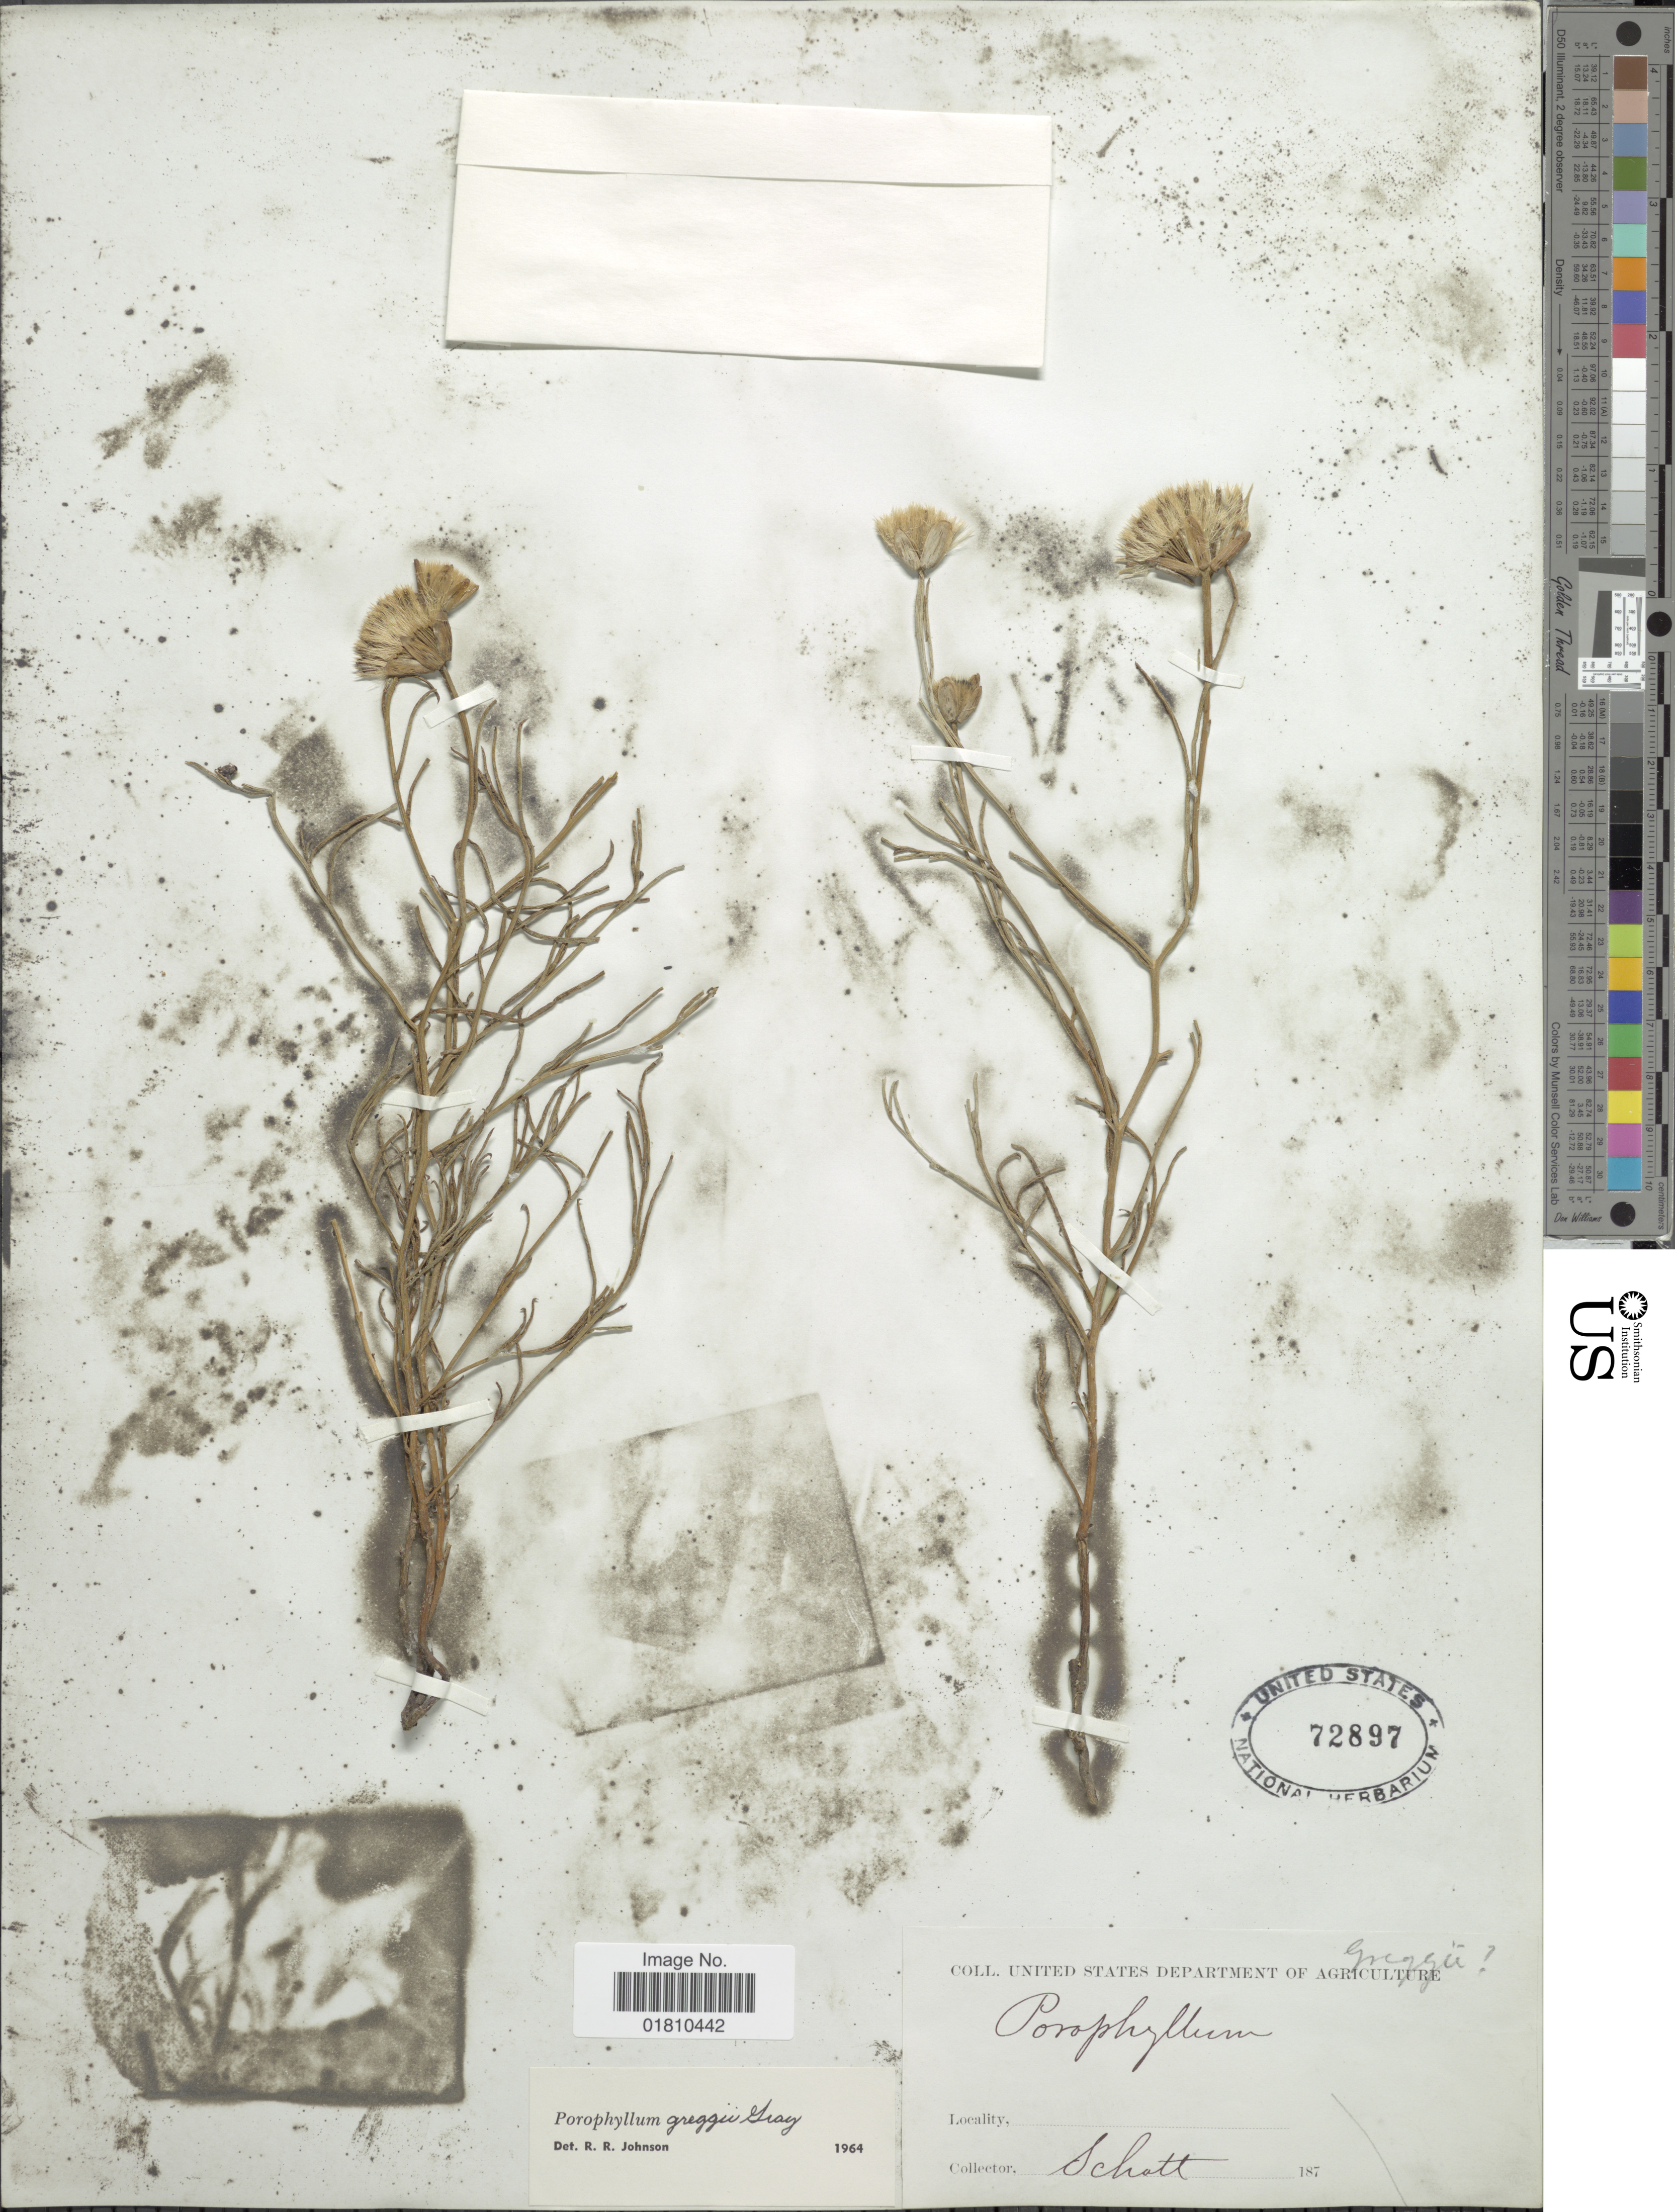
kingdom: Plantae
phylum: Tracheophyta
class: Magnoliopsida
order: Asterales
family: Asteraceae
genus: Porophyllum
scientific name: Porophyllum greggii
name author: A. Gray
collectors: Schutte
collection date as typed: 187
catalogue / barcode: US 72897